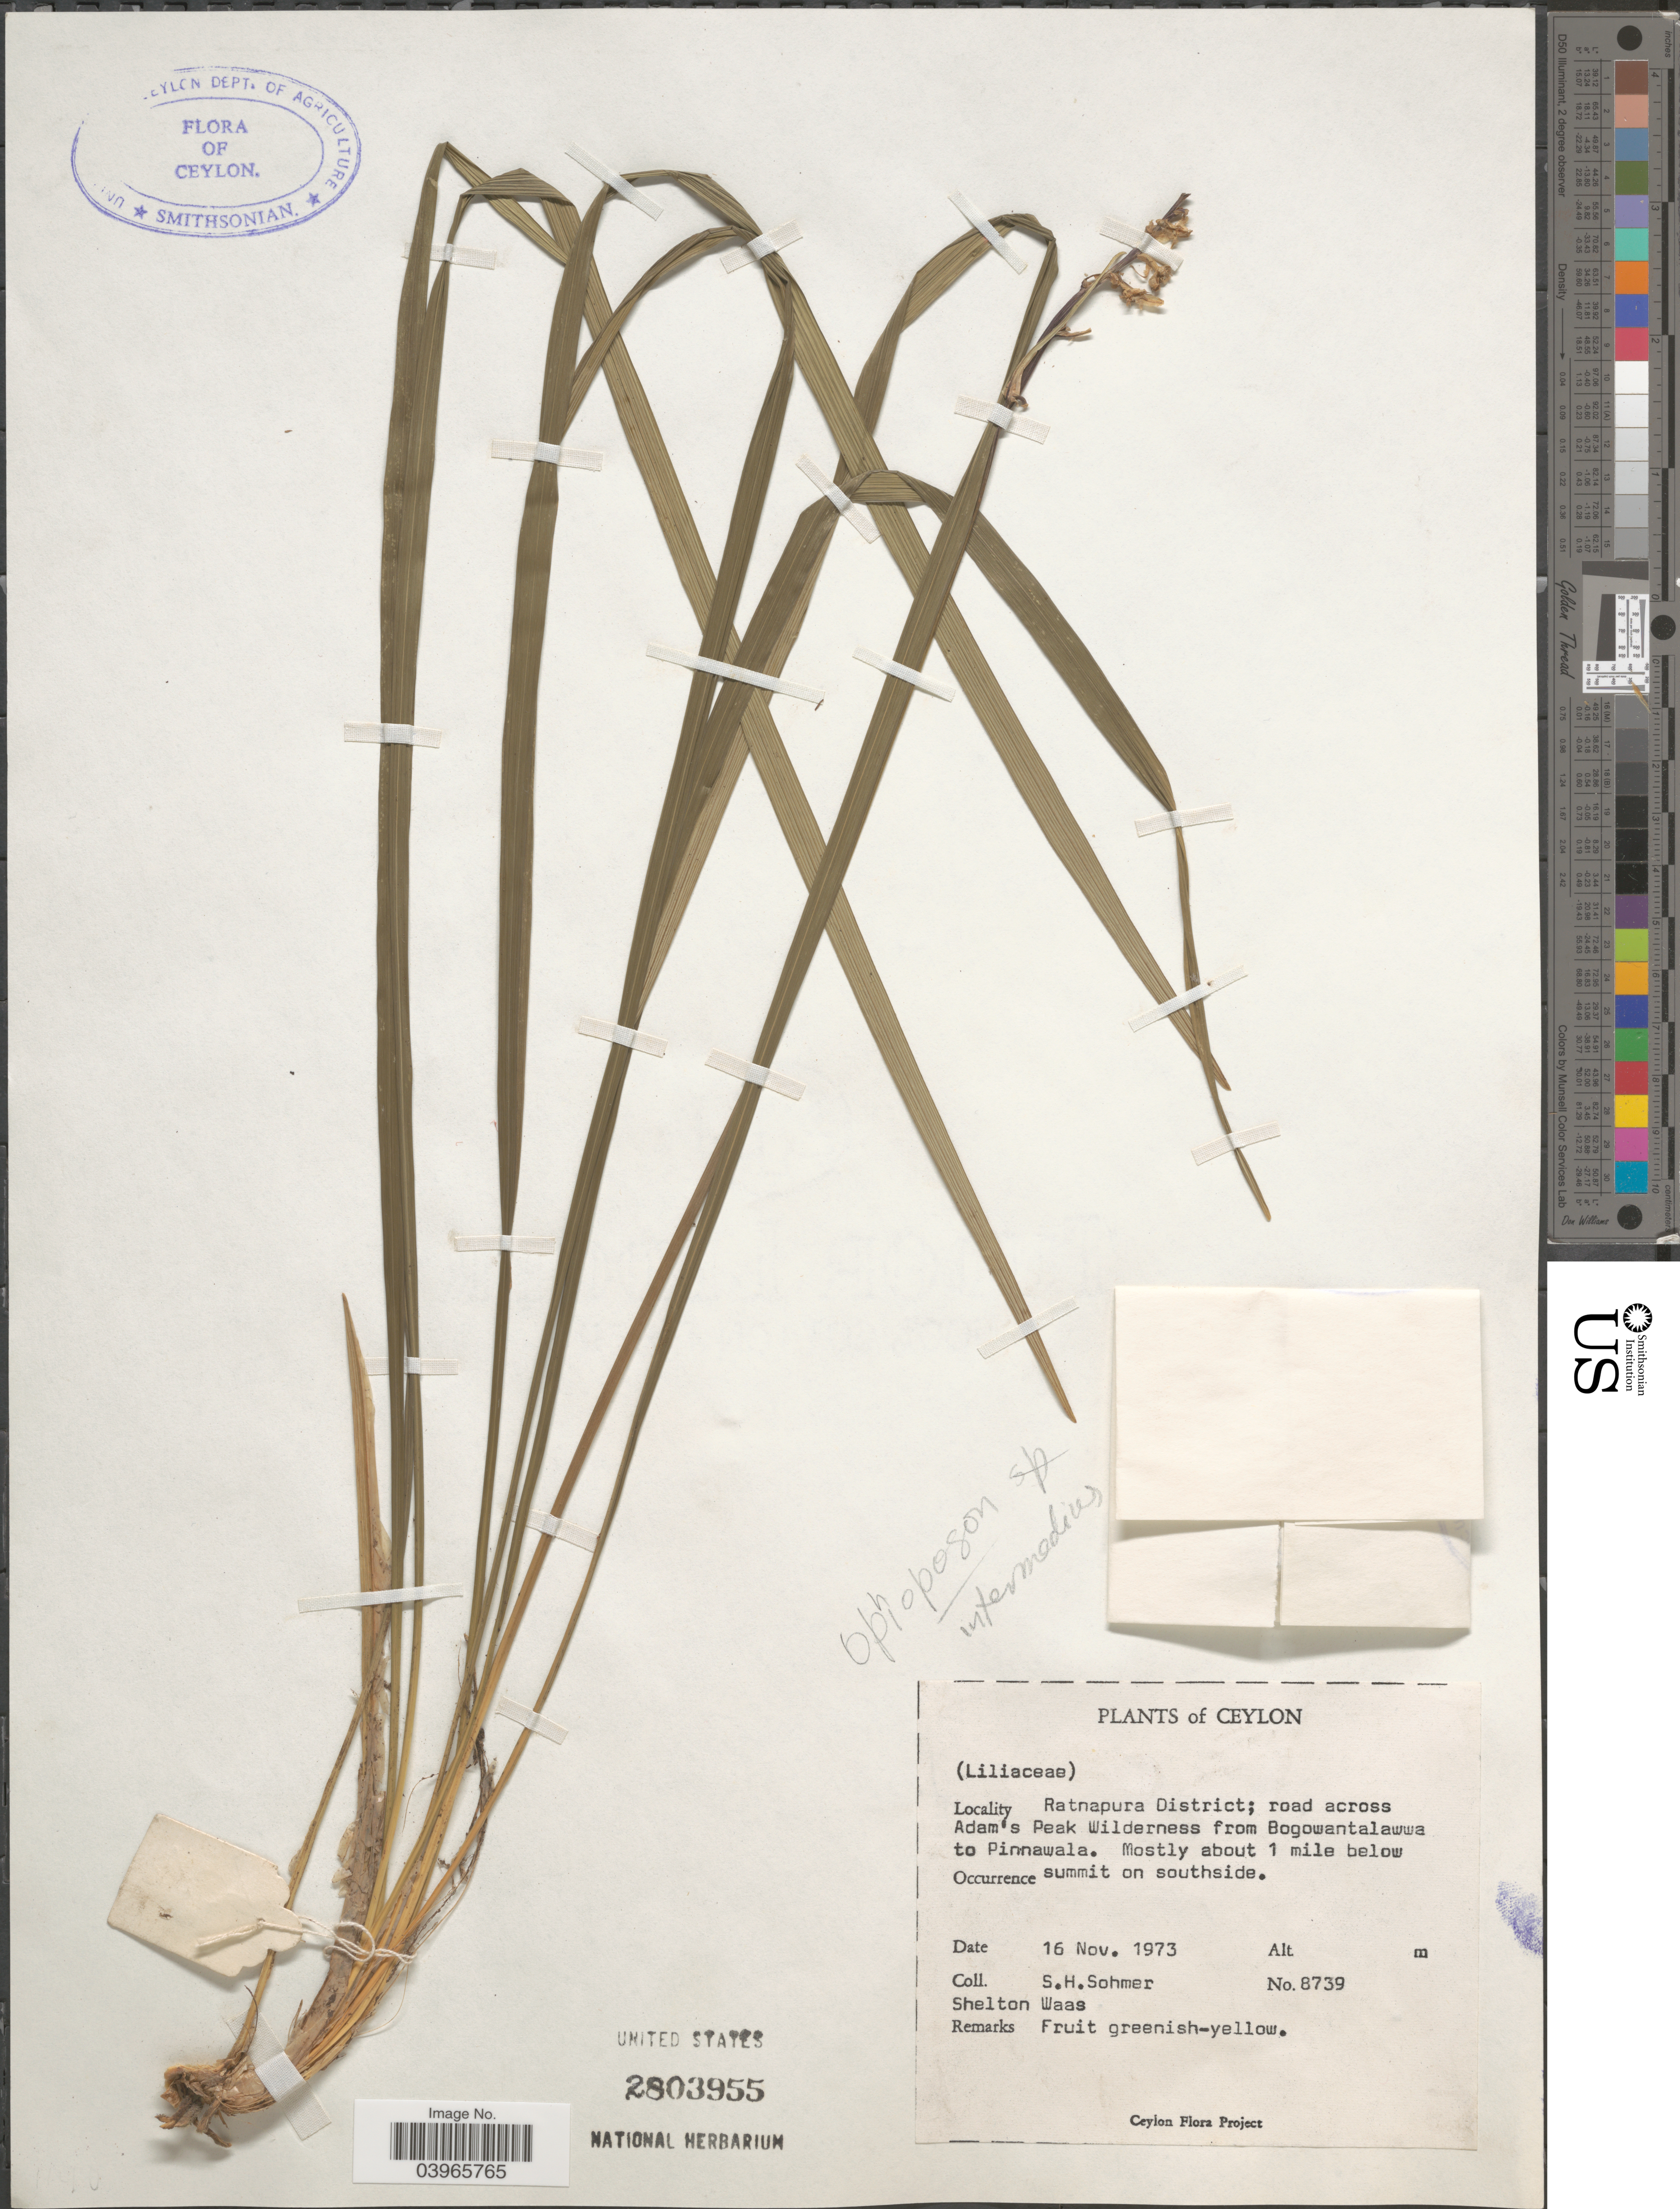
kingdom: Plantae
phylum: Tracheophyta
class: Liliopsida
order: Asparagales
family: Asparagaceae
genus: Ophiopogon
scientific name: Ophiopogon intermedius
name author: D. Don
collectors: S. H. Sohmer & S. Waas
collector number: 8739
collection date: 1973-11-16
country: Sri Lanka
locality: Ceylon. Ratnapura District; road across Adam's Peak Wilderness from Bogowantalawwa to Pinnawala. Mostly about 1 mile below summit on southside.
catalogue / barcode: US 2803955